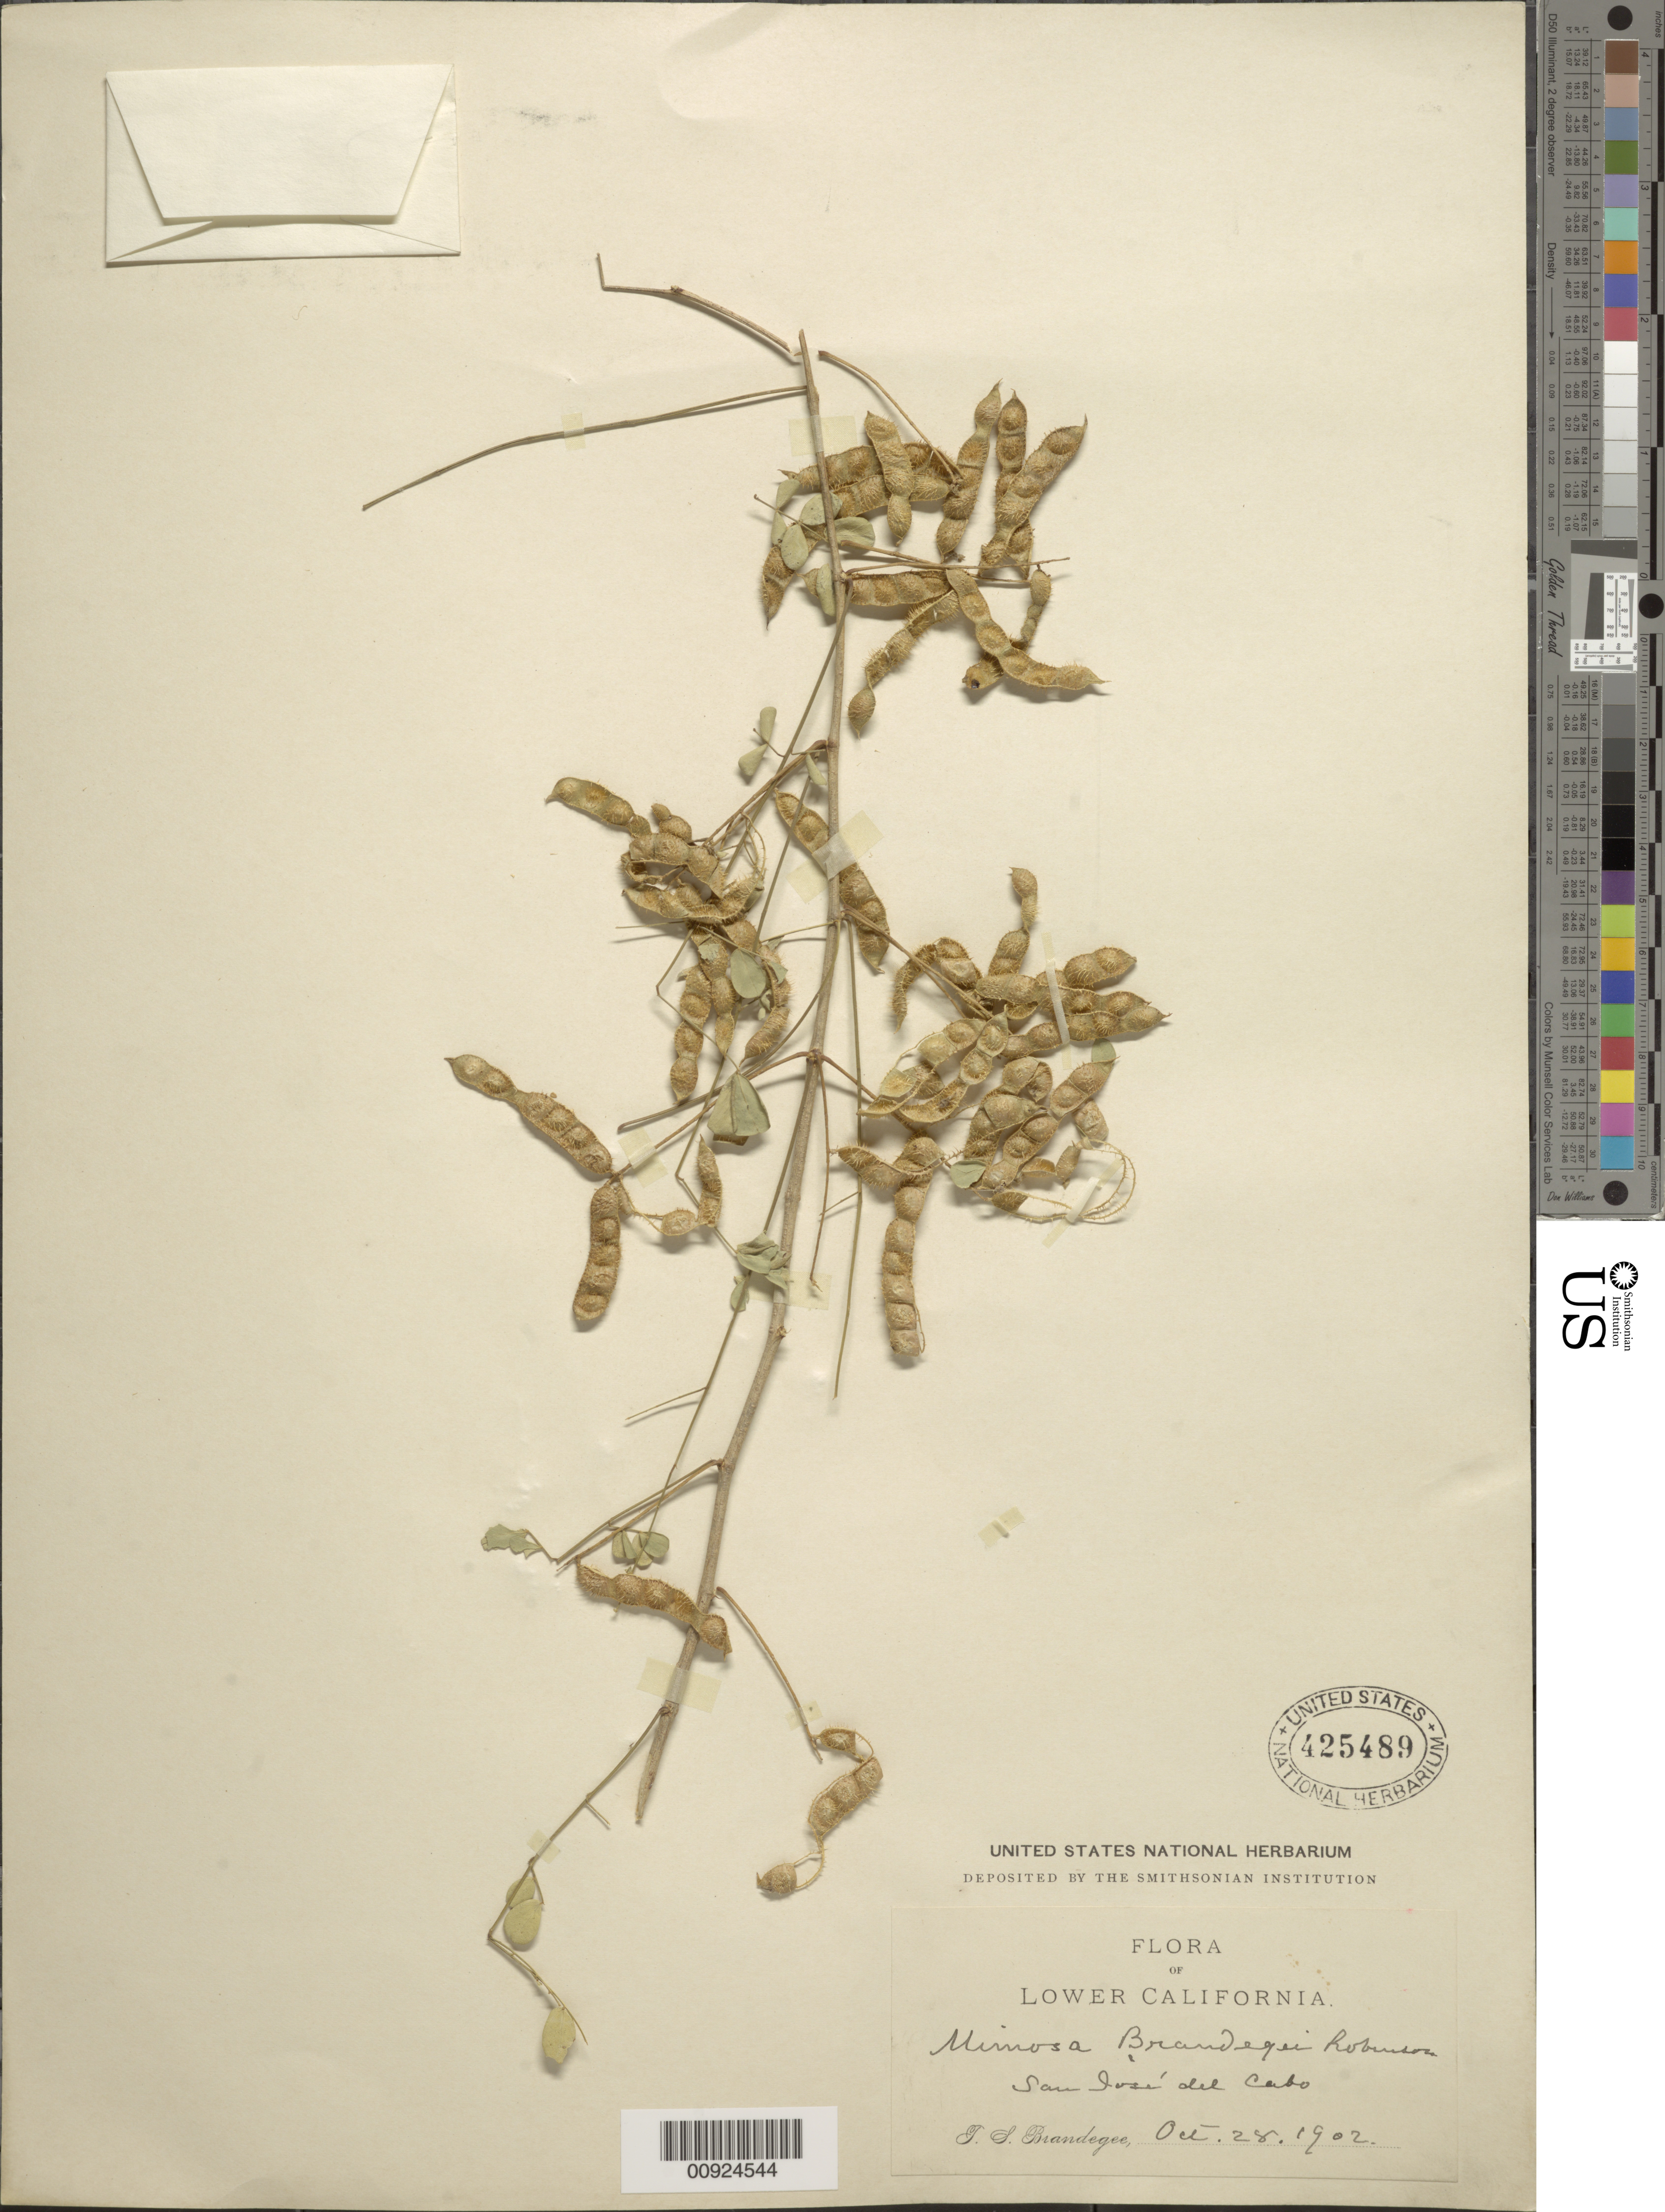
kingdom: Plantae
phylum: Tracheophyta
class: Magnoliopsida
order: Fabales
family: Fabaceae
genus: Mimosa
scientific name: Mimosa brandegei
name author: B.L. Rob.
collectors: T. S. Brandegee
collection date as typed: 28 Oct 1902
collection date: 1902-10-28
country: Mexico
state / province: Baja California Sur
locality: San José del Cabo, Lower California.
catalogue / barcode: US 425489